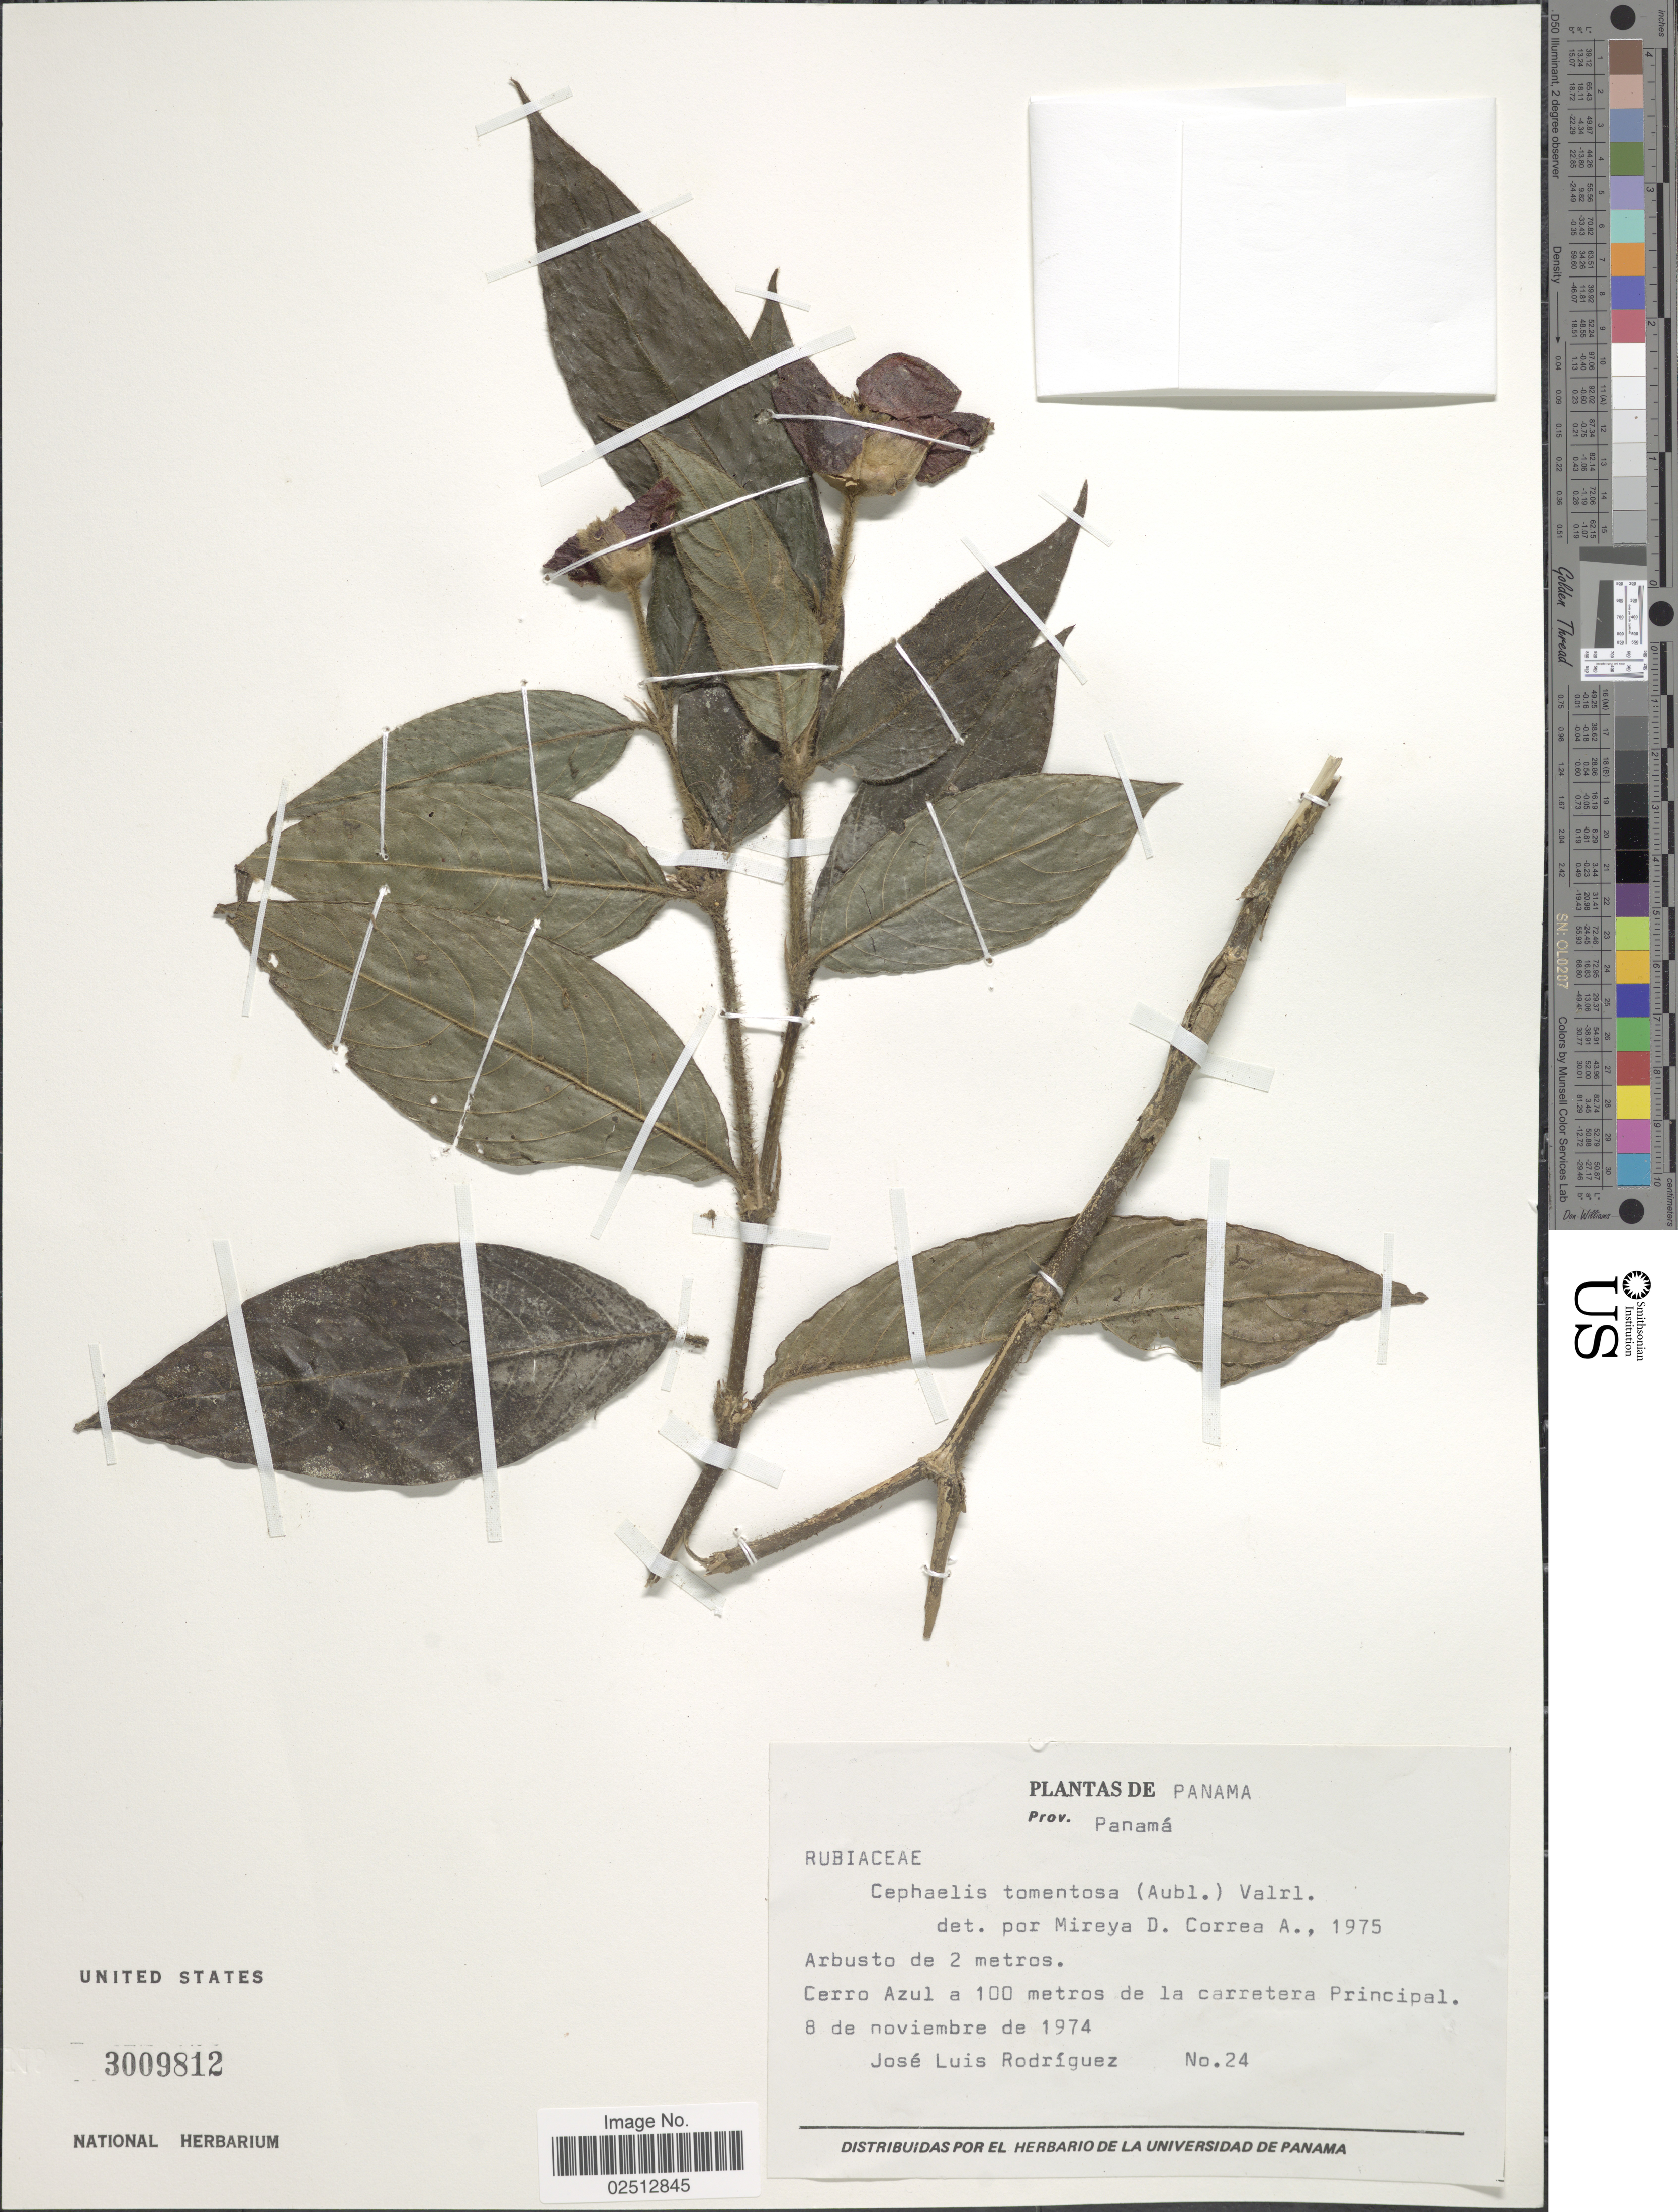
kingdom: Plantae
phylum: Tracheophyta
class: Magnoliopsida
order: Gentianales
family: Rubiaceae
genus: Psychotria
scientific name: Psychotria poeppigiana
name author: Müll. Arg.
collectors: J. Rodríguez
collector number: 24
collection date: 1974-11-08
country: Panama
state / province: Panamá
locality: Prov. Panama. Cerro Azul a 100 metros de la carretera Principal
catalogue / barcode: US 3009812